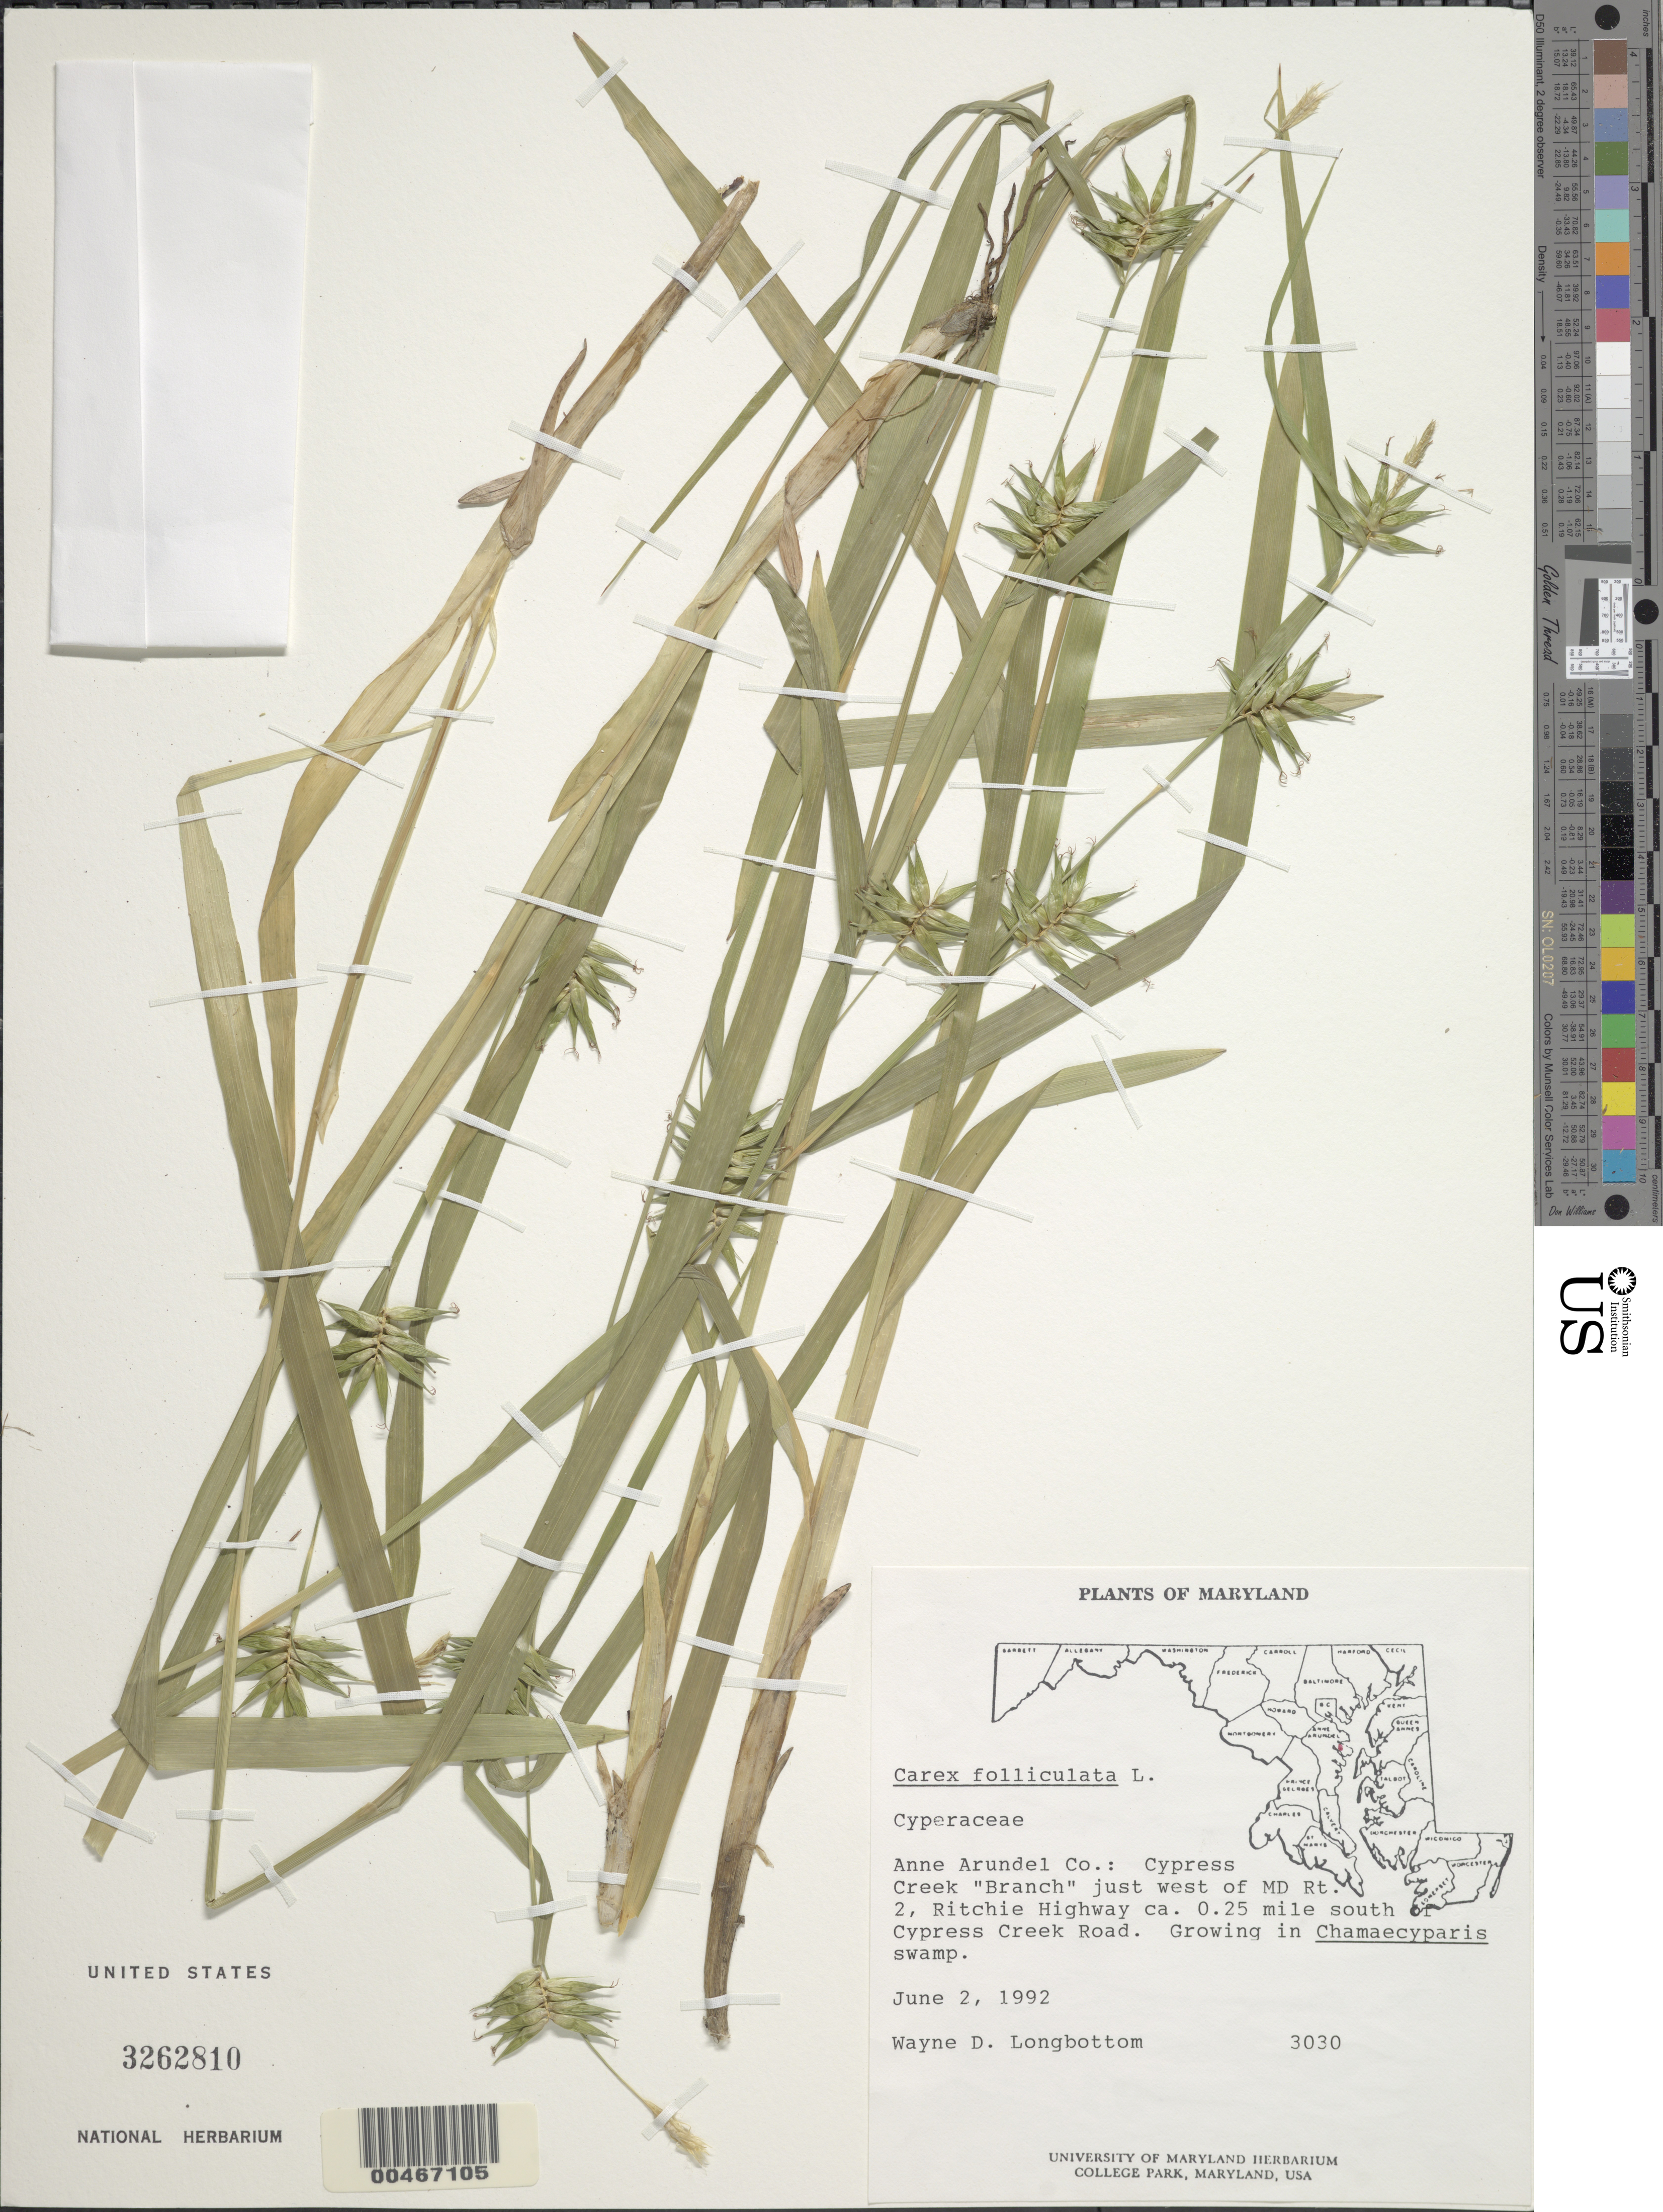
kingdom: Plantae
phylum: Tracheophyta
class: Liliopsida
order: Poales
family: Cyperaceae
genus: Carex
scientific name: Carex folliculata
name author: L.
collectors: W. D. Longbottom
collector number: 3030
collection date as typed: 02 Jun 1992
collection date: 1992-06-02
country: United States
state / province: Maryland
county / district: Anne Arundel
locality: Cypress Creek Branch, W of Rt. 2 Ritchie Hwy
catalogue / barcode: US 3262810